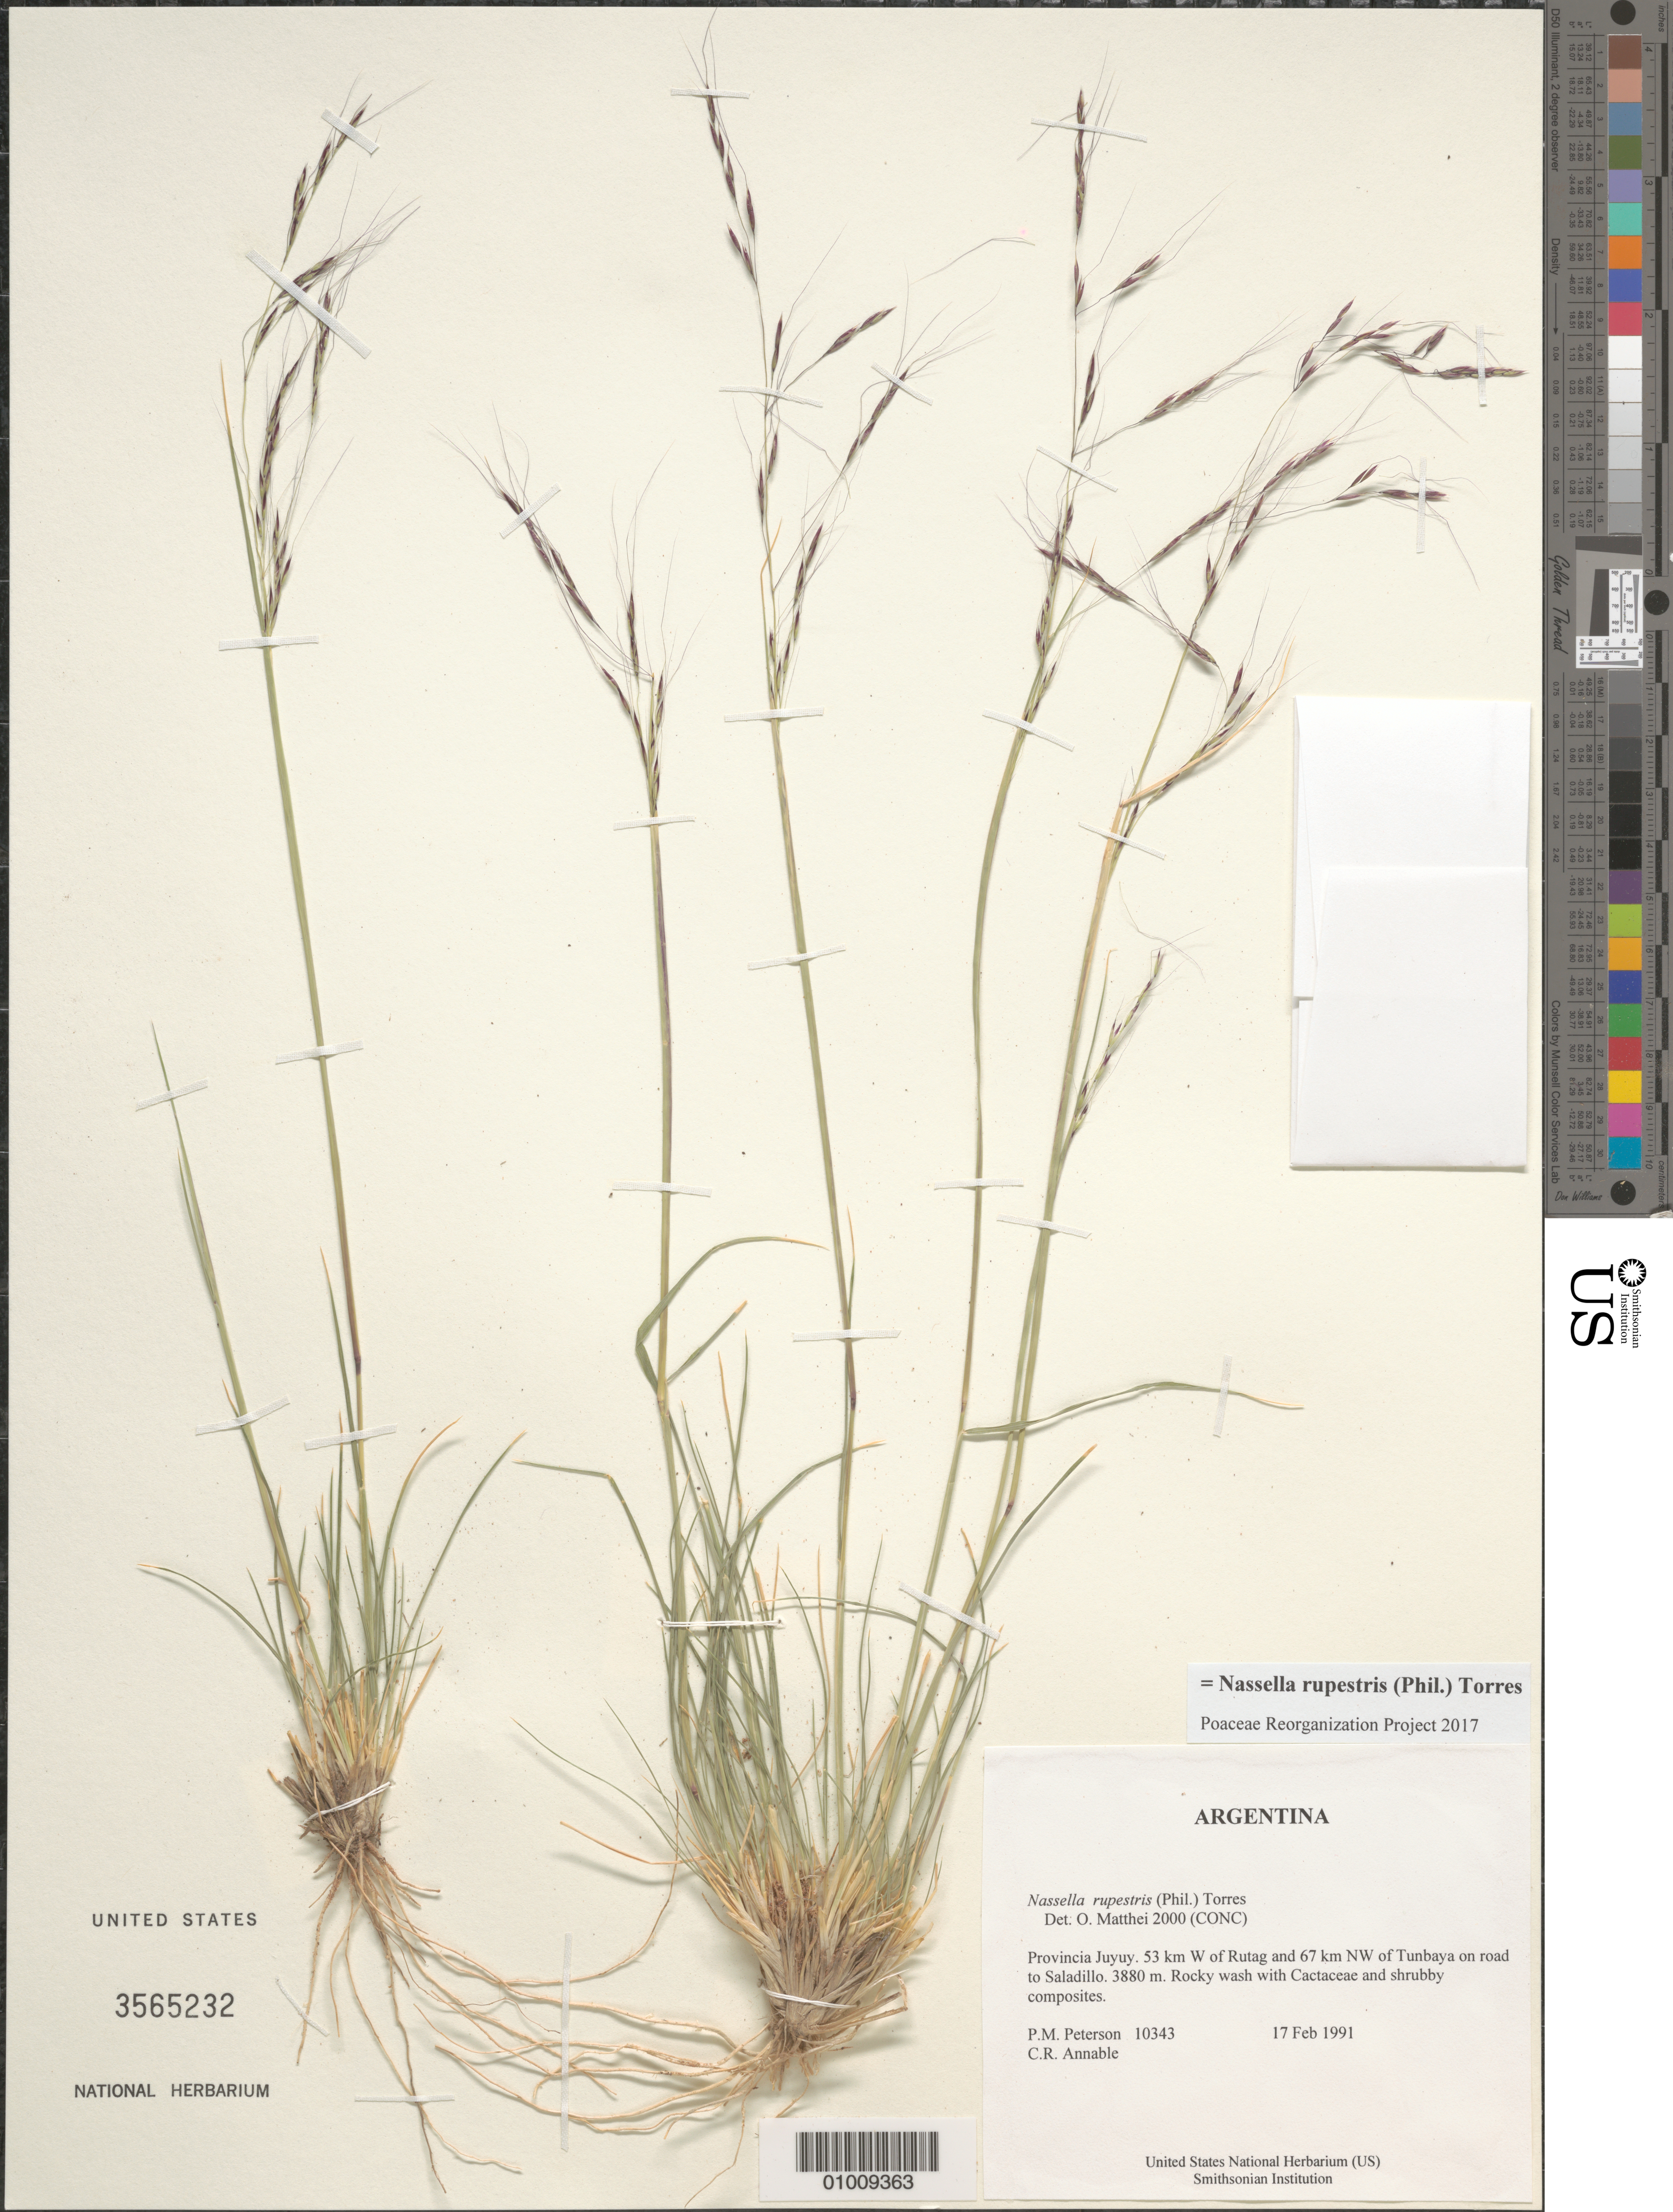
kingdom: Plantae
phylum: Tracheophyta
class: Liliopsida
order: Poales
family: Poaceae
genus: Nassella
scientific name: Nassella rupestris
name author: (Phil.) A.M. Torres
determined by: Matthei, O. R.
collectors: P. M. Peterson & C. R. Annable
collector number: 10343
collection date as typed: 17 Feb 1991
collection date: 1991-02-17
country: Argentina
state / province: Jujuy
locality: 53 km W of Rutag and 67 km NW of Tunbaya on road to Saladillo.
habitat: Rocky wash with Cactaceae and shruby composites.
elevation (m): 3880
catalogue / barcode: US 3565232